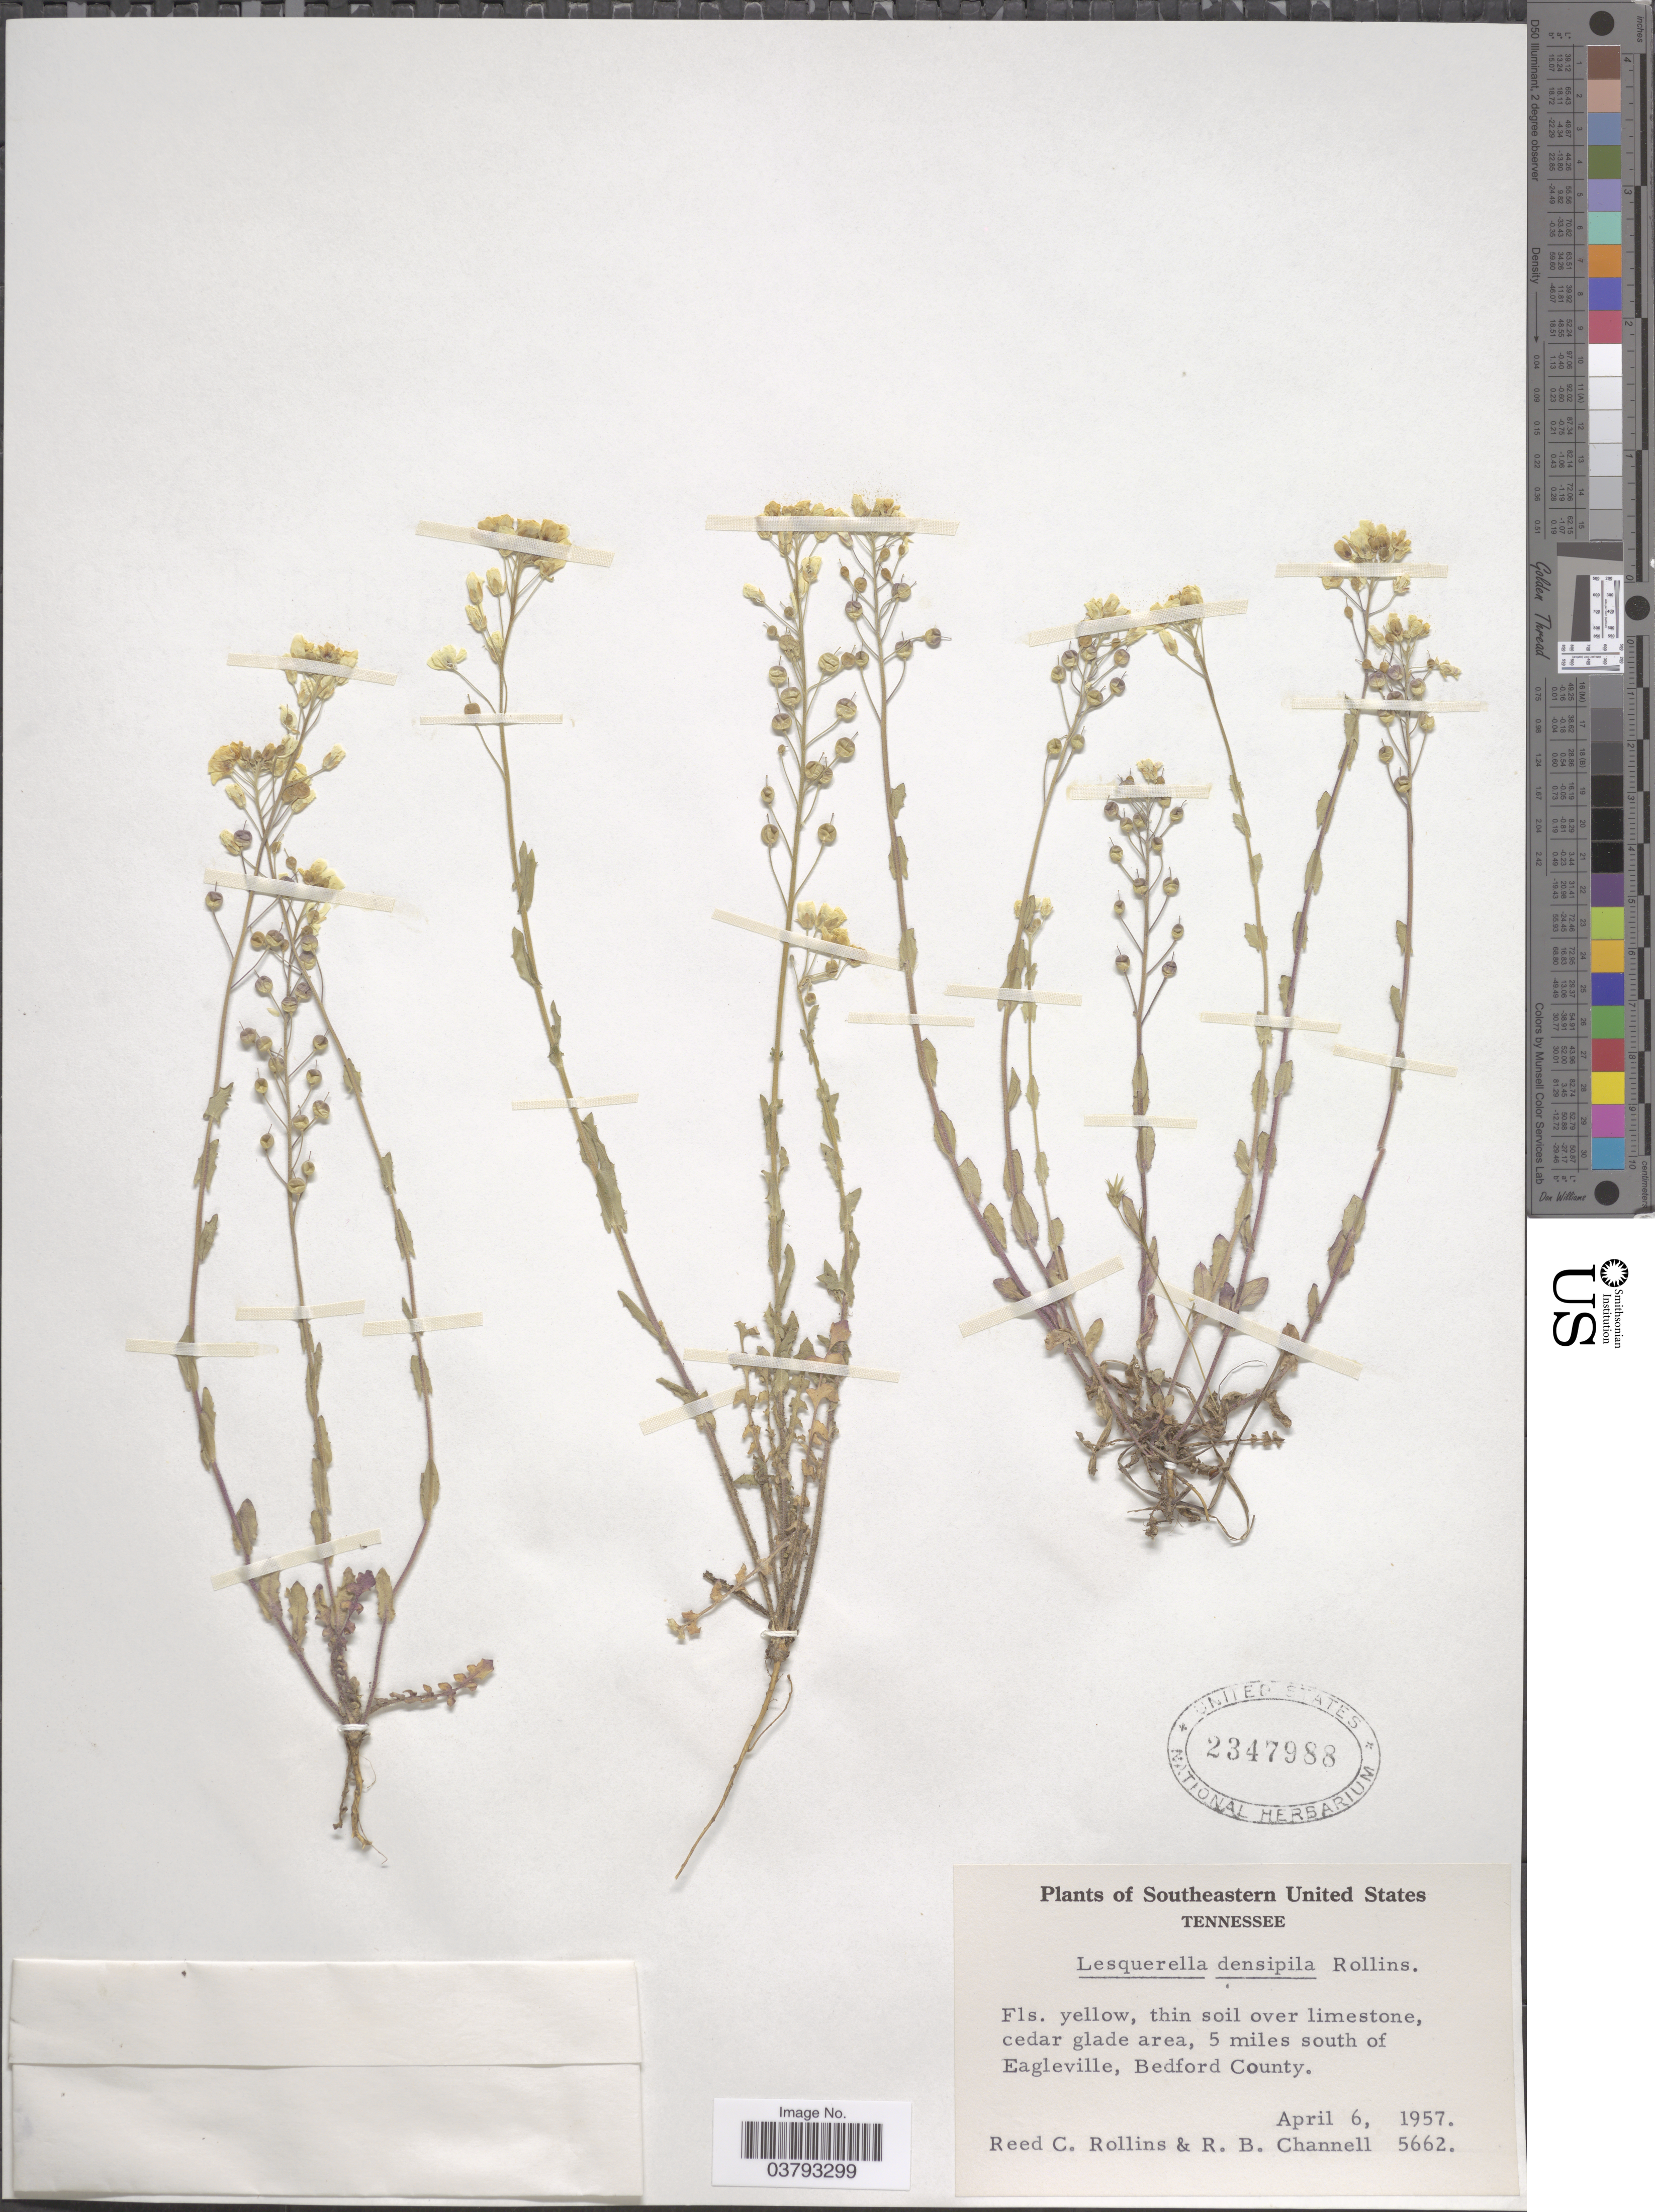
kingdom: Plantae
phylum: Tracheophyta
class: Magnoliopsida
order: Brassicales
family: Brassicaceae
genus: Lesquerella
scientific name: Lesquerella densipila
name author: Rollins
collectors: R. C. Rollins & R. B. Channell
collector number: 5662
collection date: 1957-04-06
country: United States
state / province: Tennessee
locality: Southeastern United States. 5 miles south of Eagleville, Bedford County.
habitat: cedar glade area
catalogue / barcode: US 2347988